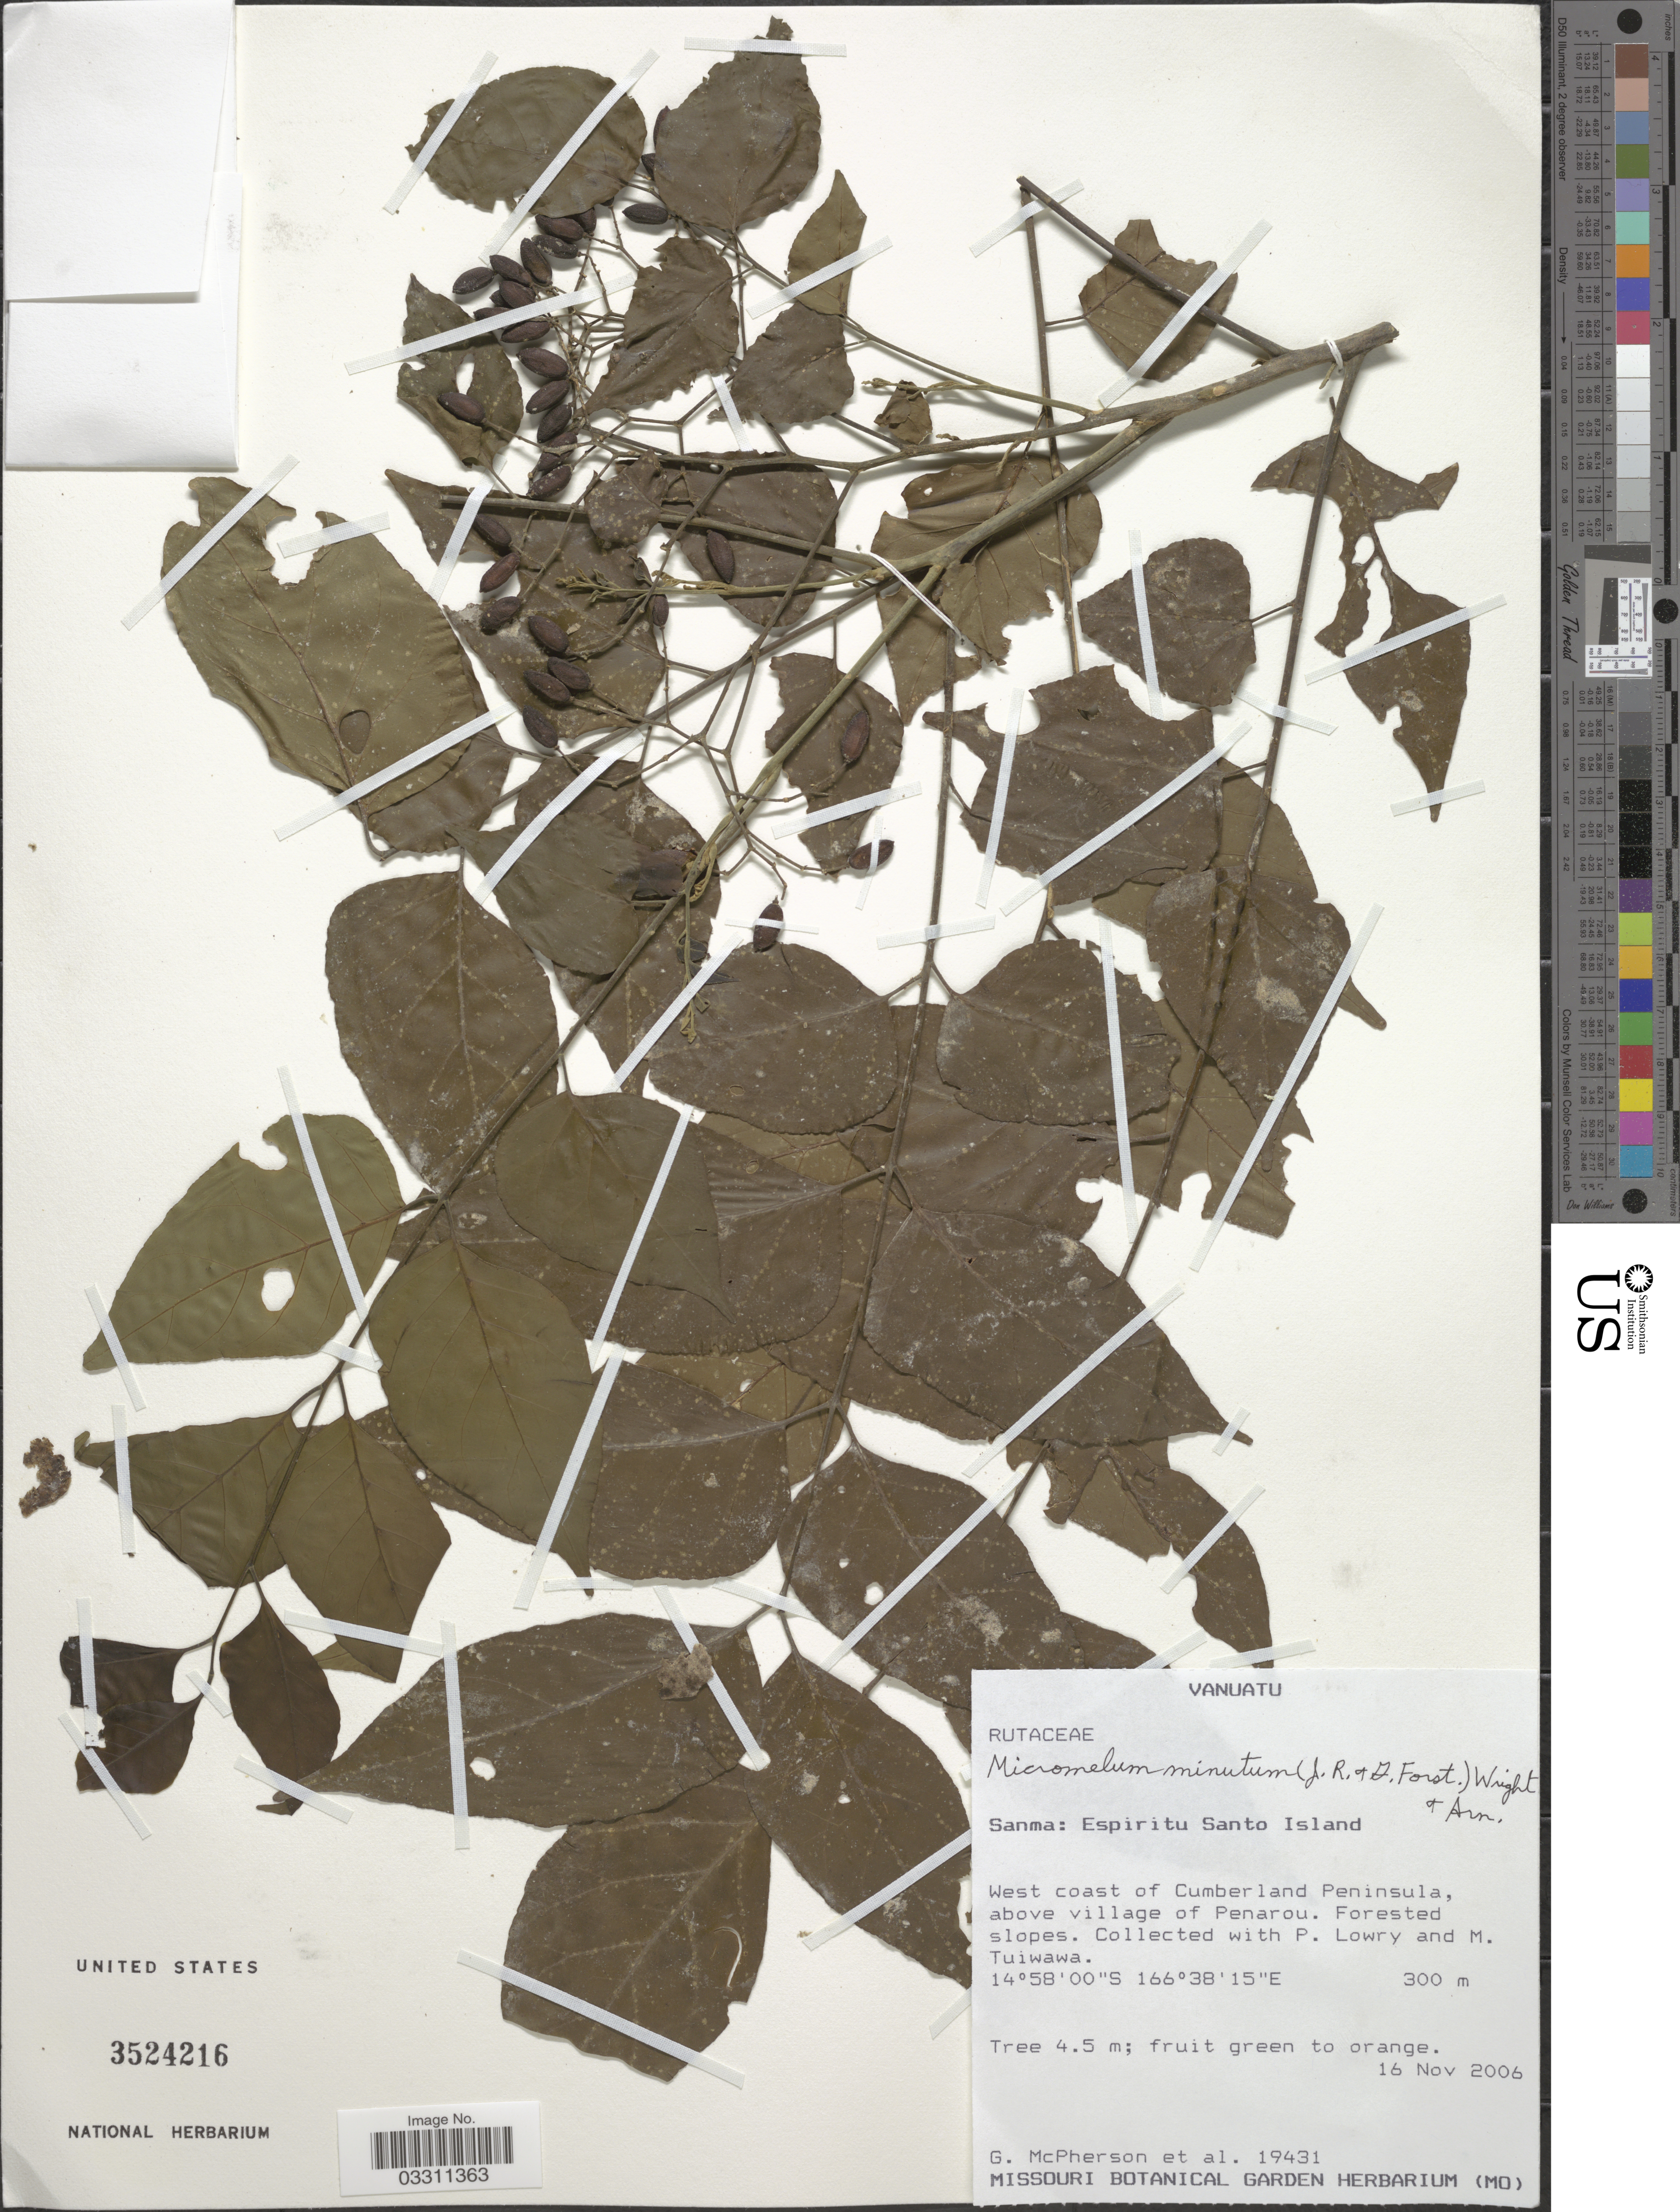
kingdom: Plantae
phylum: Tracheophyta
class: Magnoliopsida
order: Sapindales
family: Rutaceae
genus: Micromelum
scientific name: Micromelum minutum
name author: (G. Forst.) Wight & Arn.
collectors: G. McPherson, P. Lowry & M. Tuiwawa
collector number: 19431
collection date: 2006-11-16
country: Vanuatu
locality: Sanma: Espiritu Santo Island. West coast of Cumberland Peninsula, above village of Penarou.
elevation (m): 300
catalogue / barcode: US 3524216